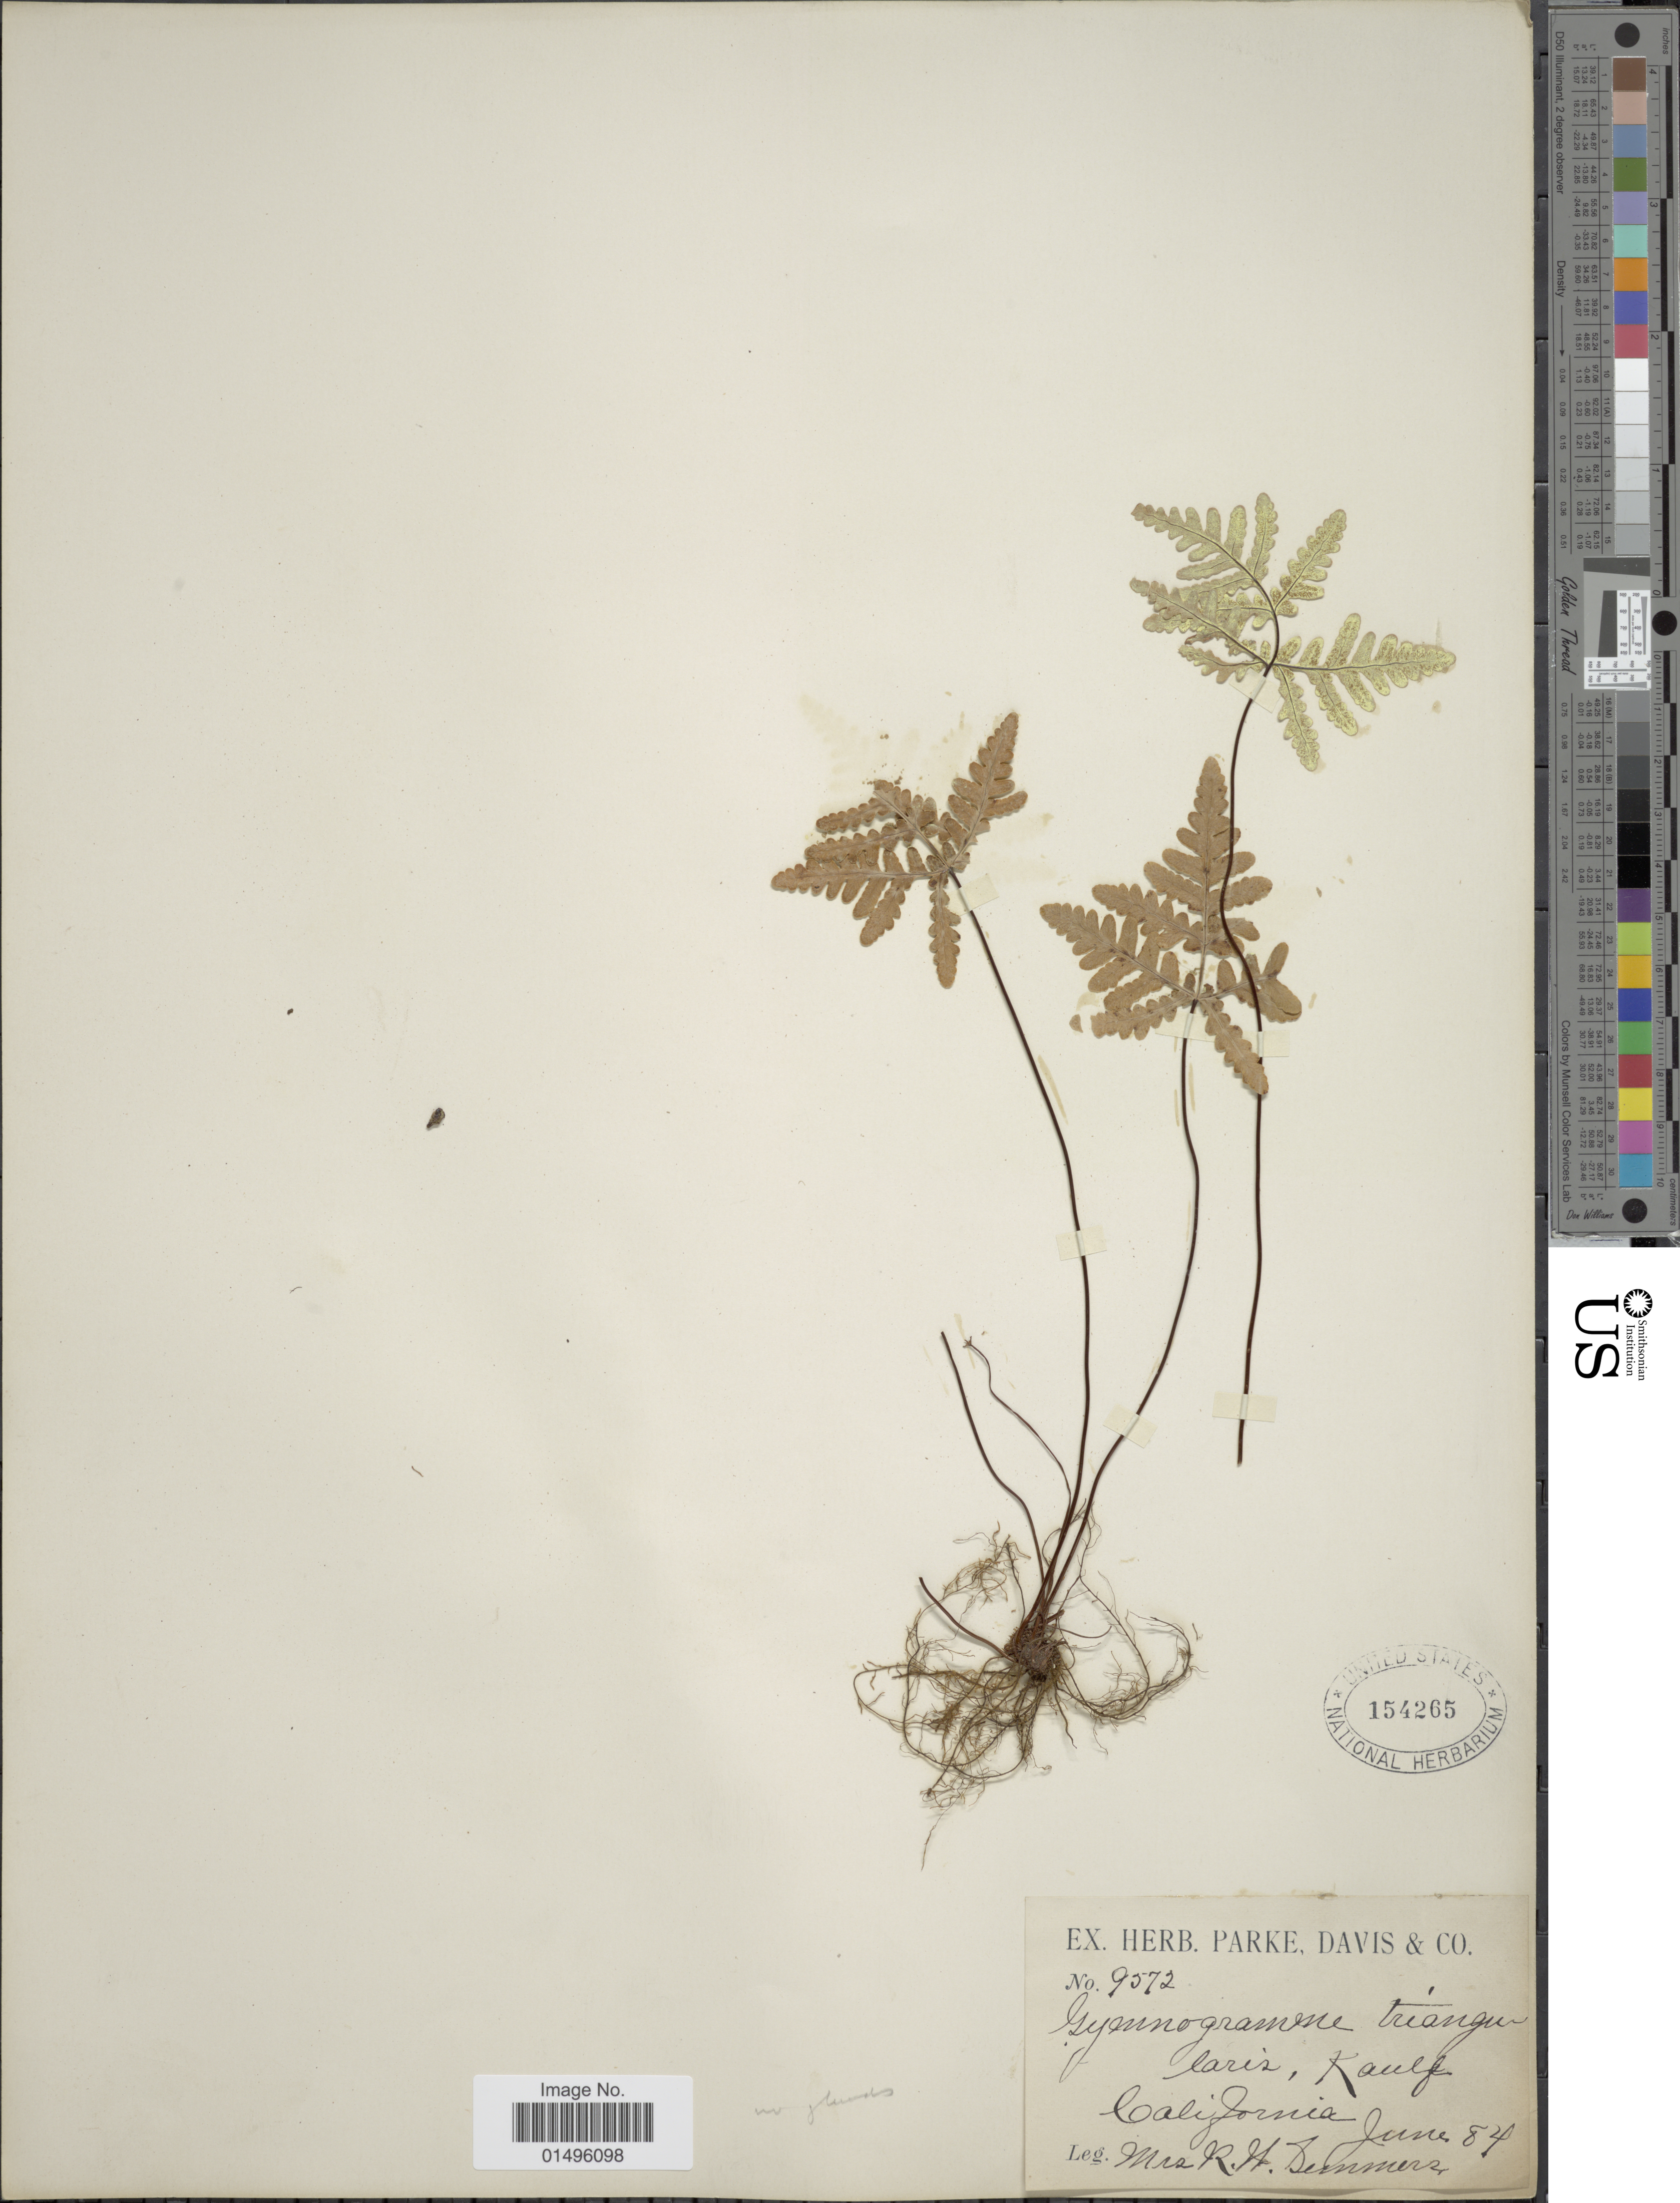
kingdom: Plantae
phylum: Tracheophyta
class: Polypodiopsida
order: Polypodiales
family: Pteridaceae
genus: Pentagramma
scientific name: Pentagramma triangularis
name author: (Kaulf.) Yatsk. et al.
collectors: R. Summers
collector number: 9572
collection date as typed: Transcribed d/m/y: /6/84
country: United States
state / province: California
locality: California.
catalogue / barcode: US 154265